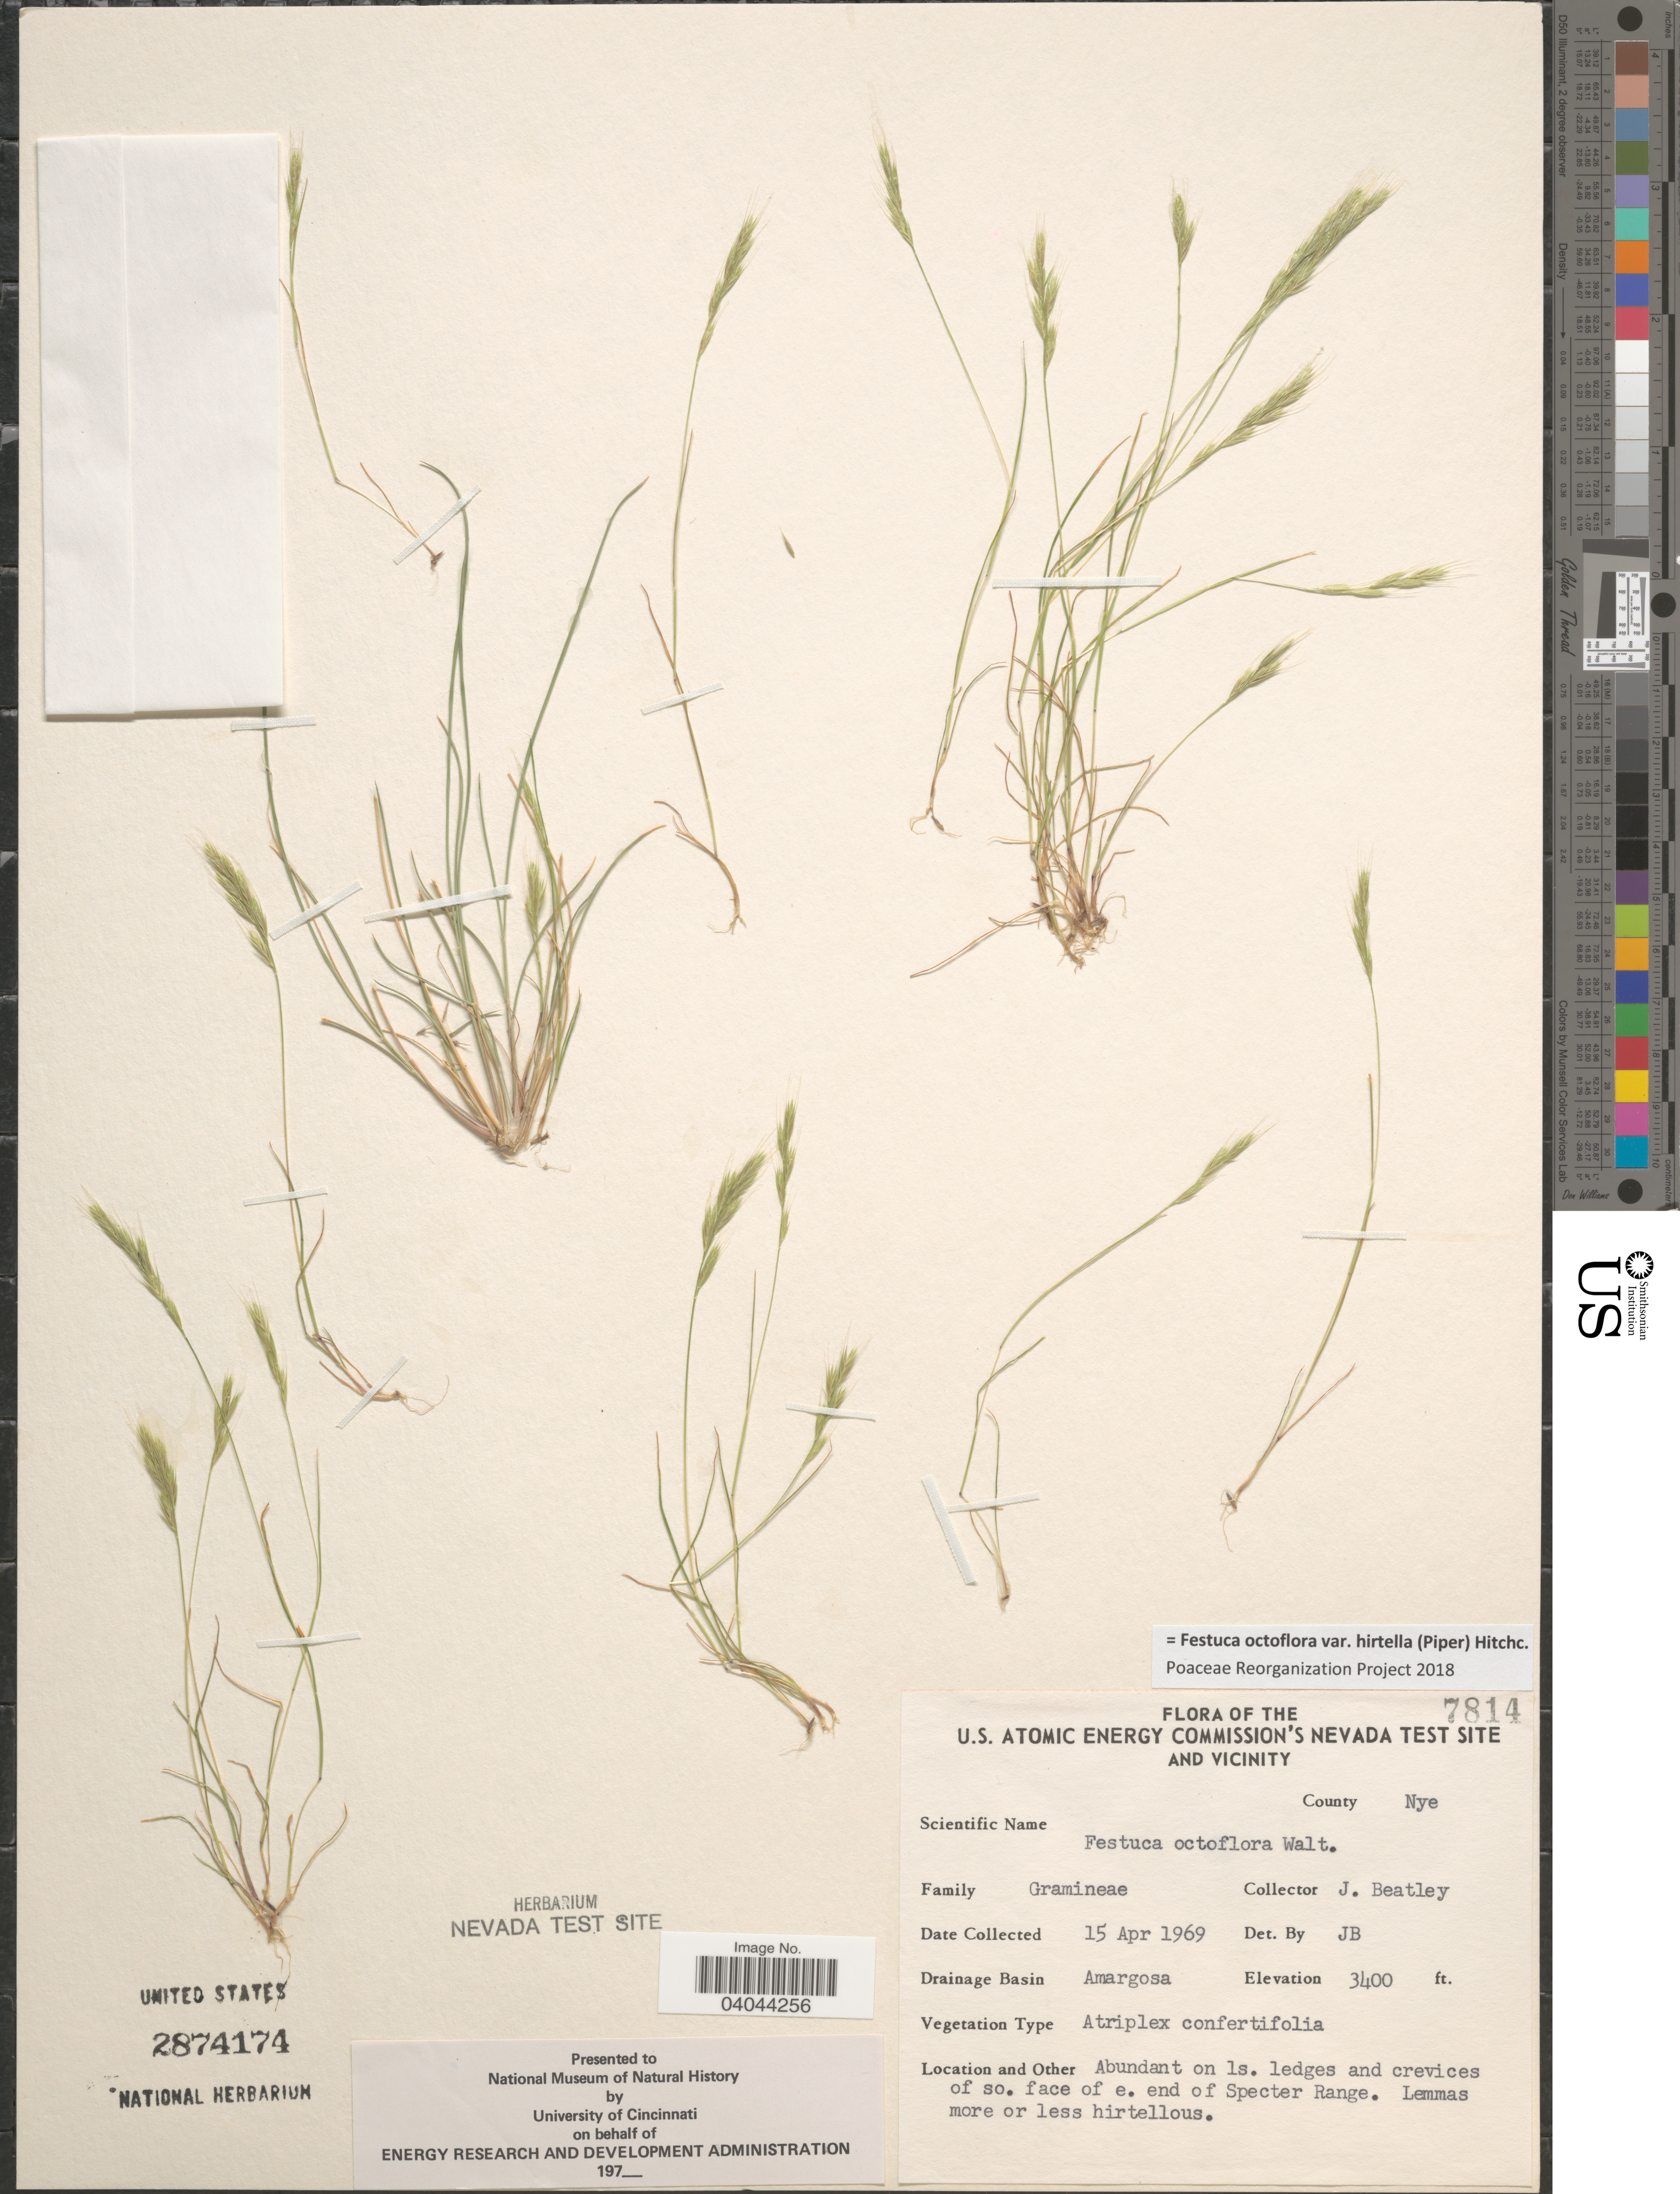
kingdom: Plantae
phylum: Tracheophyta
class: Liliopsida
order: Poales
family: Poaceae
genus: Festuca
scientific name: Festuca octoflora var. hirtella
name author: Piper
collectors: J. C. Beatley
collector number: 7814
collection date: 1969-04-15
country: United States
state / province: Nevada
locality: U.S. Atomic Energy Commission's Nevada Test Site and Vicinity. County Nye. Drainage Basin Amargosa. On Is. ledges and crevices of so. face of e. end of Specter Range.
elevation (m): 1036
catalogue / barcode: US 2874174